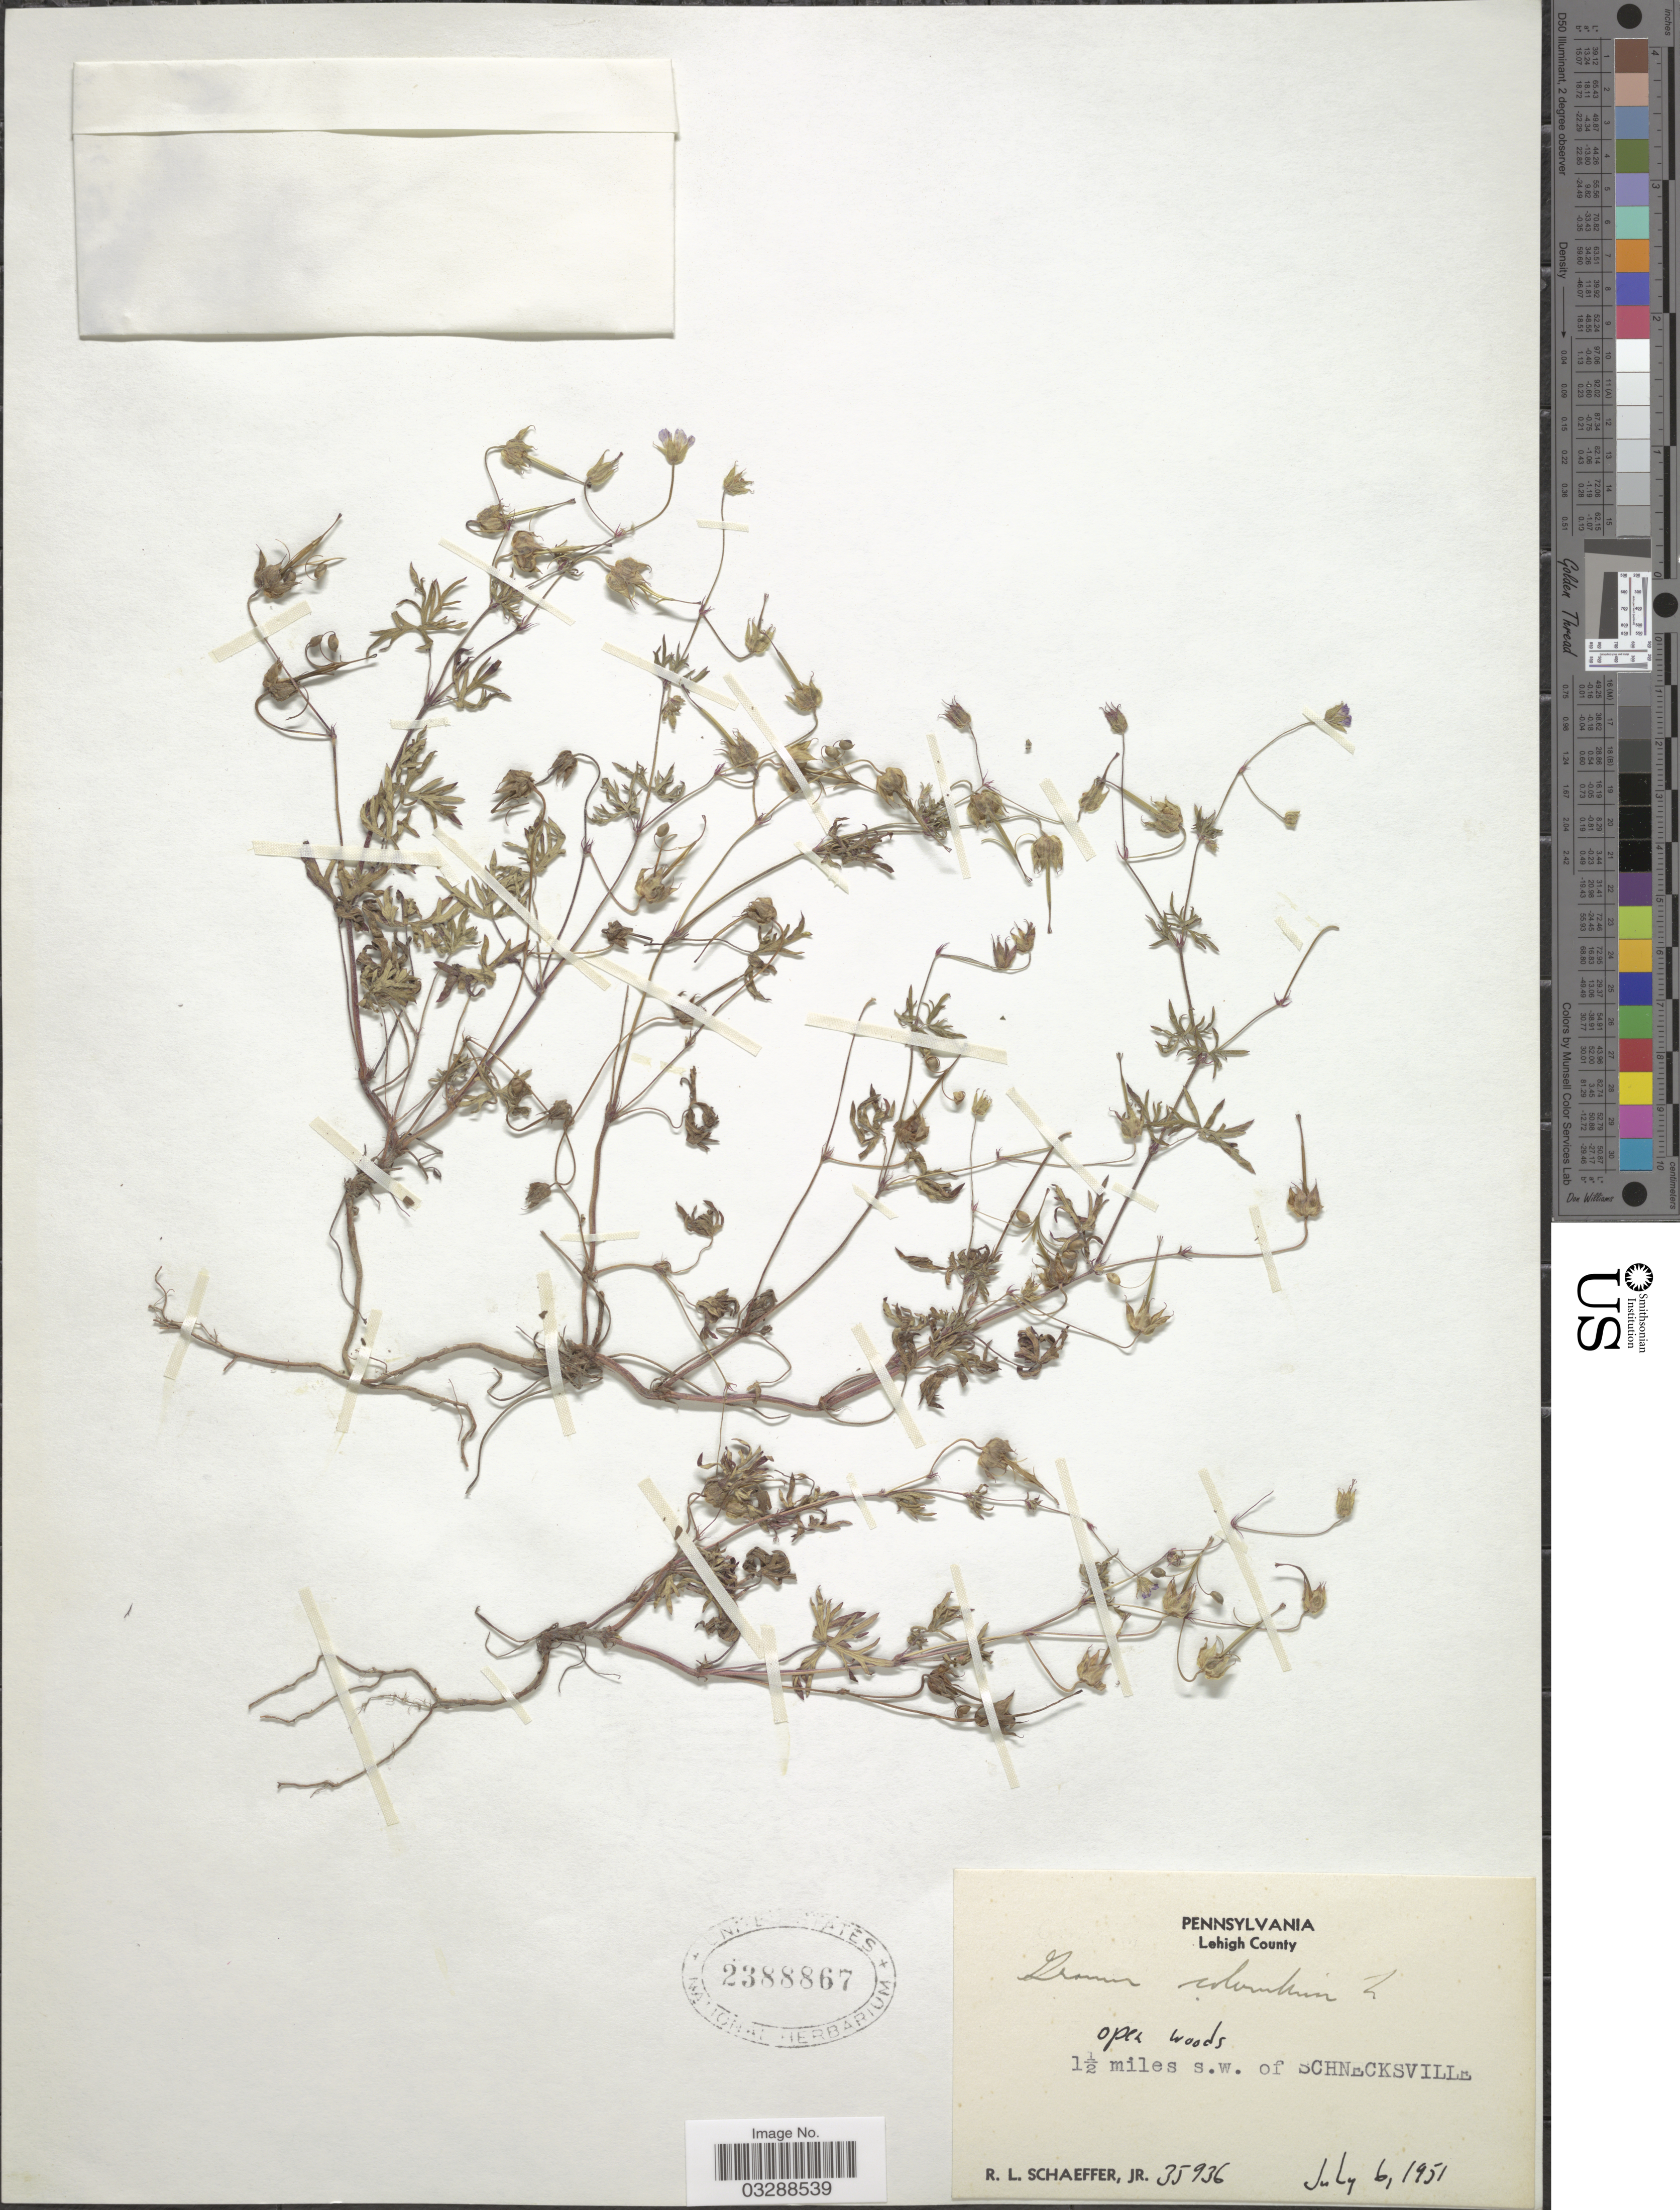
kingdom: Plantae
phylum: Tracheophyta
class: Magnoliopsida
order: Geraniales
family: Geraniaceae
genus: Geranium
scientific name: Geranium columbinum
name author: L.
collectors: R. L. Schaeffer Jr.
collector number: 35936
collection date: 1951-07-06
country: United States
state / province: Pennsylvania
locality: Lehigh County, 1½ miles s.w. of Schnecksville.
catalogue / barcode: US 2388867